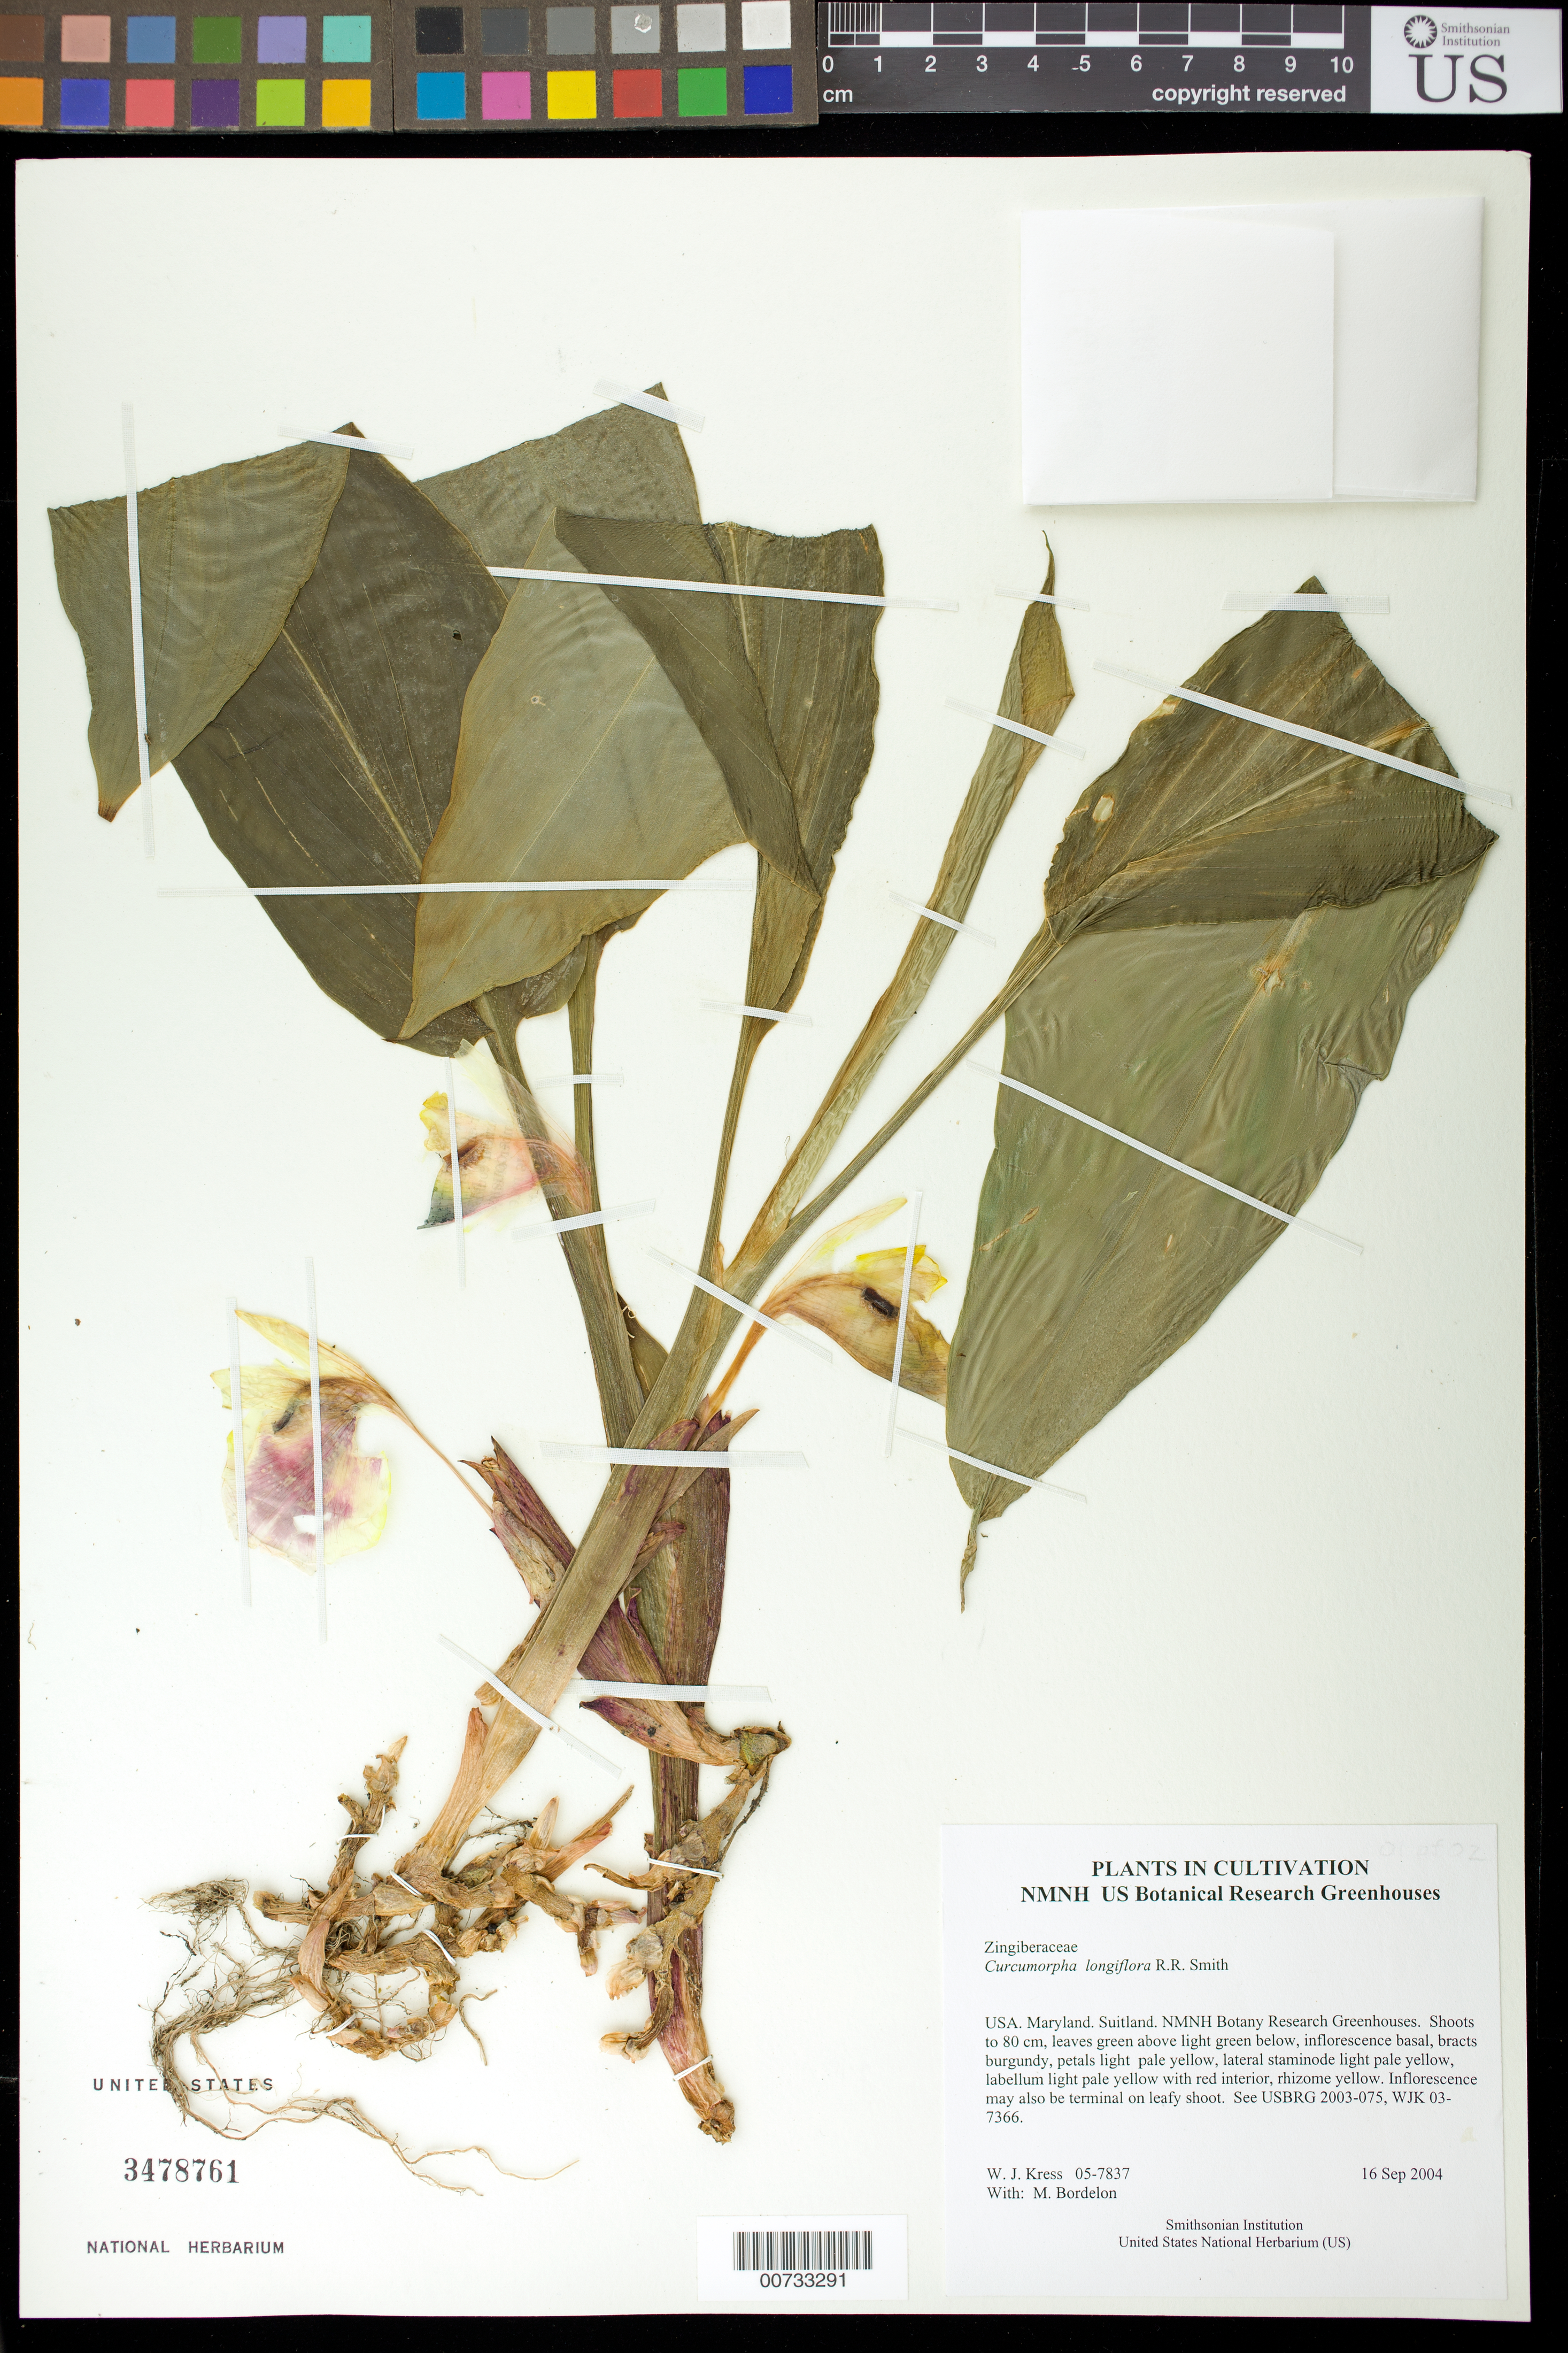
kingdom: Plantae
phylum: Tracheophyta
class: Liliopsida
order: Zingiberales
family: Zingiberaceae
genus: Boesenbergia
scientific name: Boesenbergia longiflora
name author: (Wall.) Kuntze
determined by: Strong, M. T., (US), Smithsonian Institution - National Museum of Natural History (UNITED STATES)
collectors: W. J. Kress & M. Bordelon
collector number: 05-7837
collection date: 2004-09-16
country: United States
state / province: Maryland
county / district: Prince George's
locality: NMNH Botany Research Greenhouses. Suitland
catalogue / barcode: US 3478761